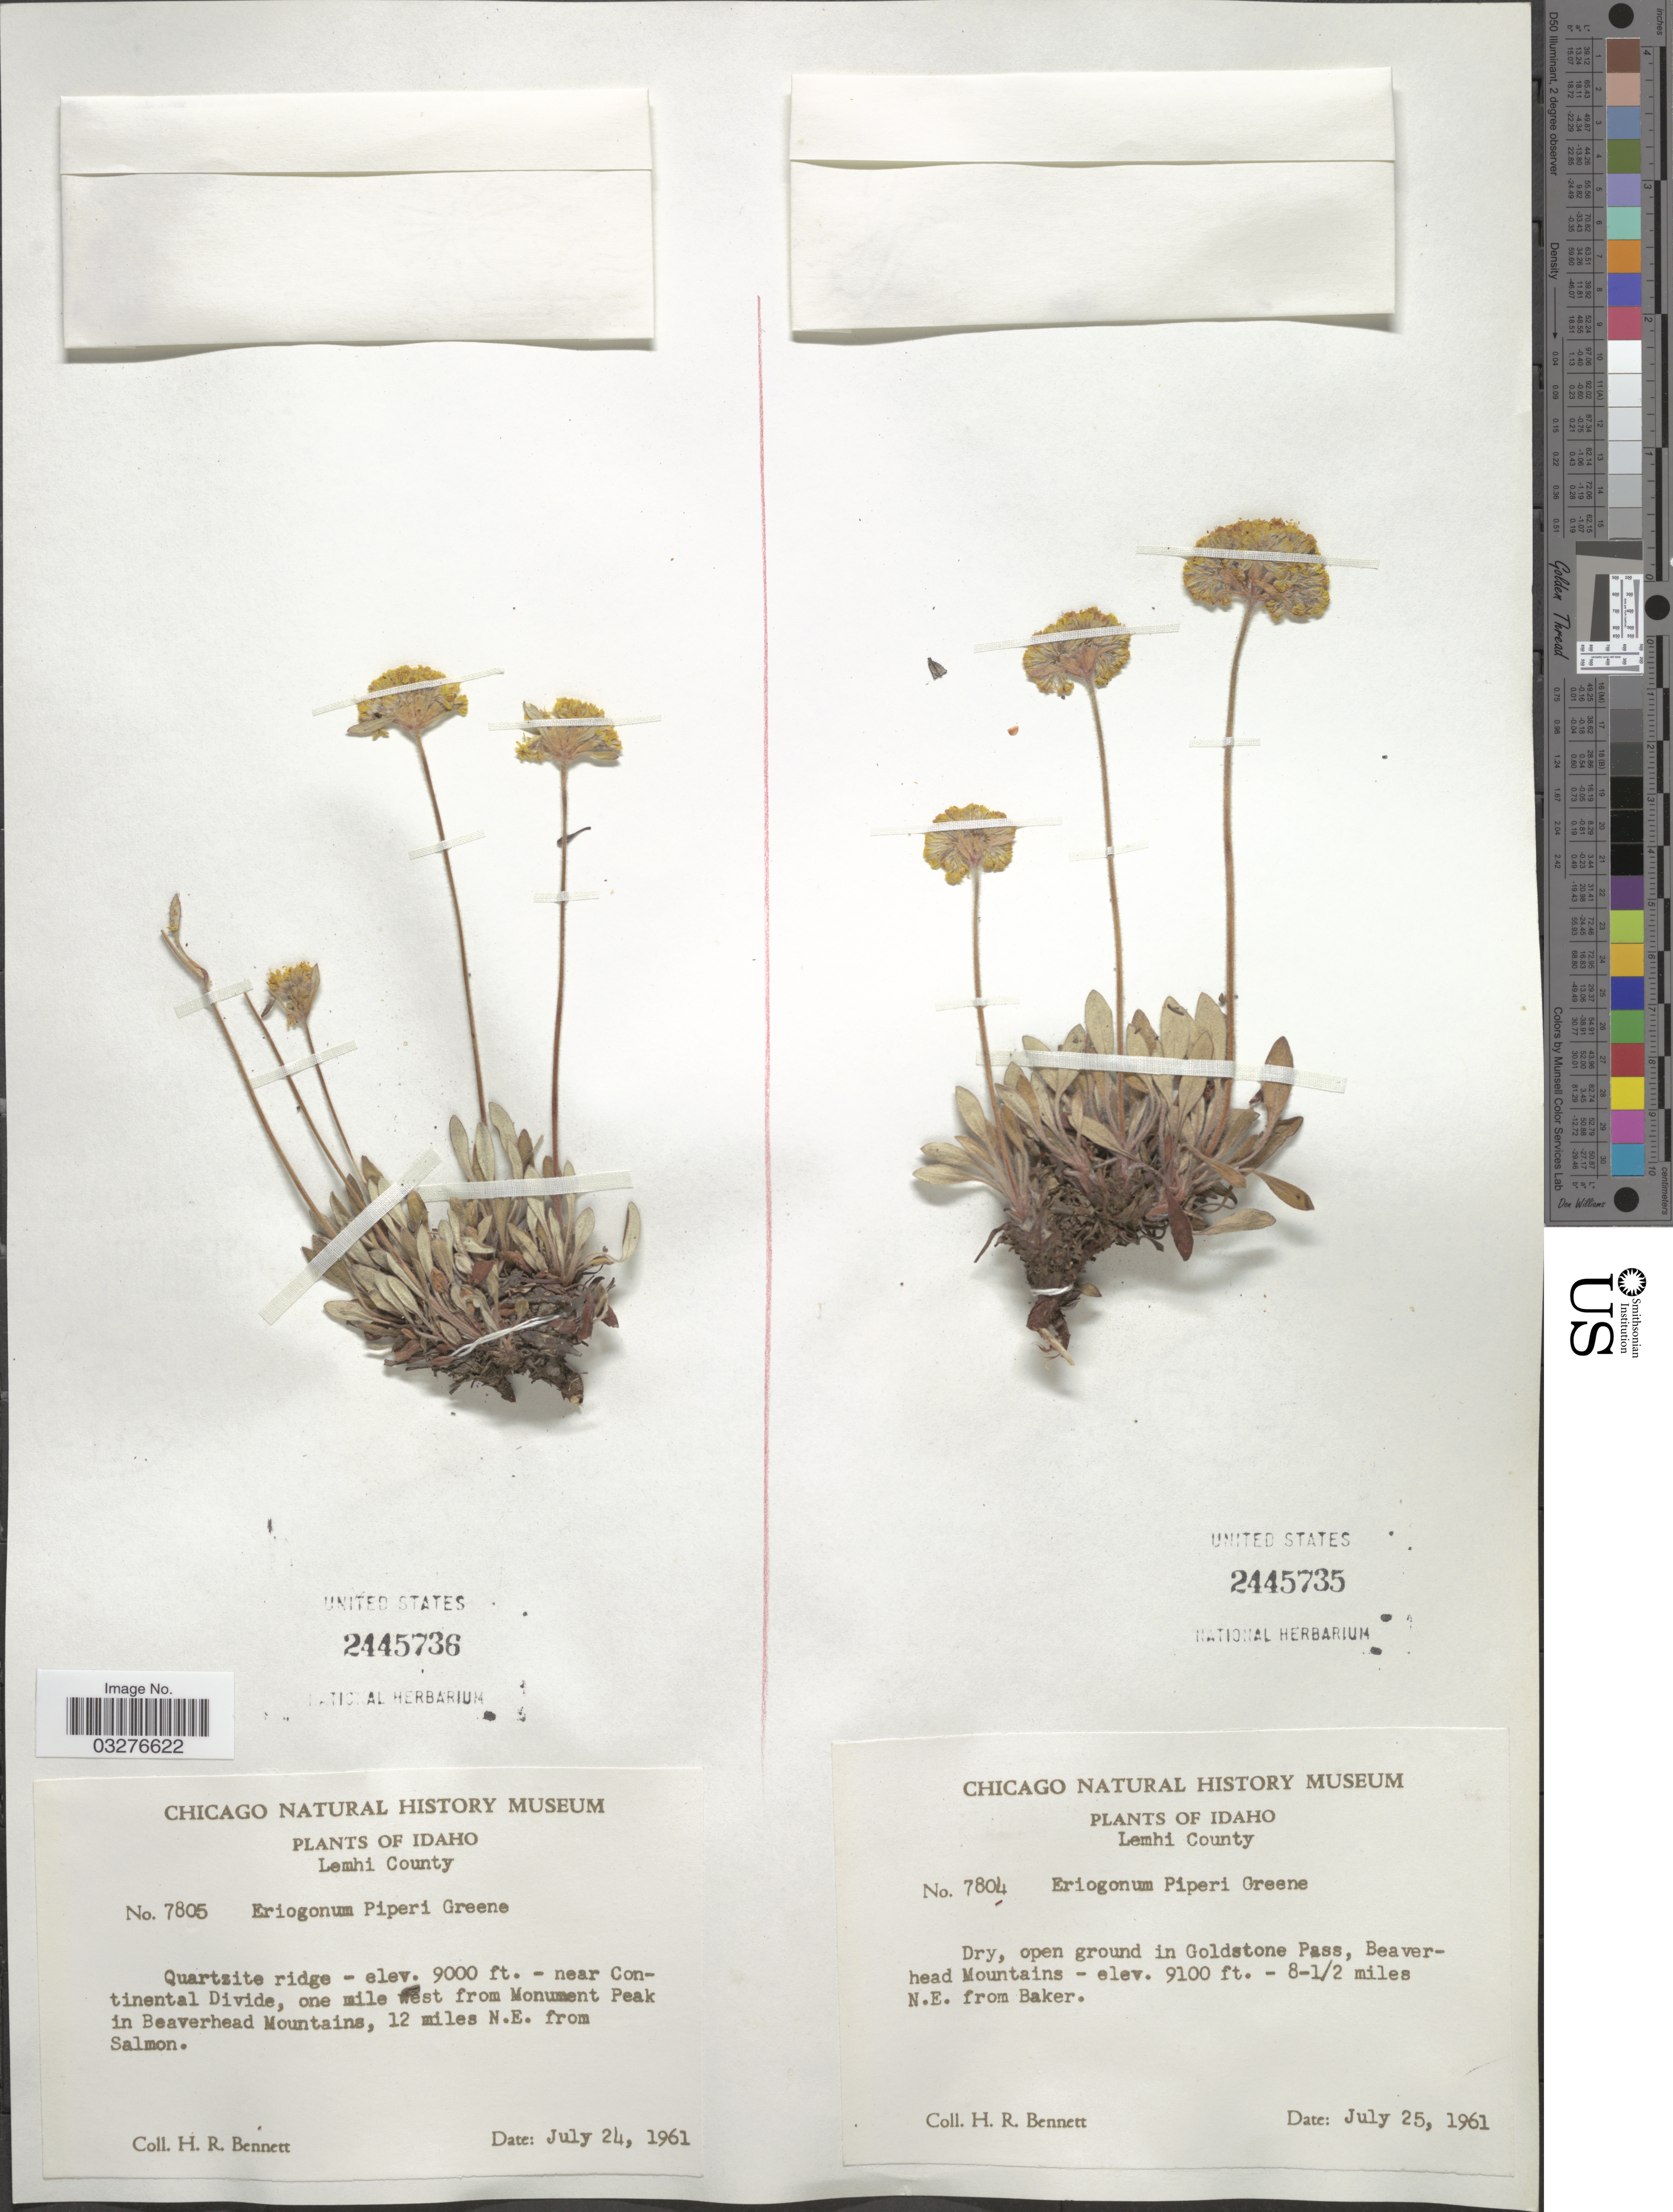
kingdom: Plantae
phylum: Tracheophyta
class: Magnoliopsida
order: Caryophyllales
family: Polygonaceae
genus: Eriogonum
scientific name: Eriogonum flavum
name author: Nutt. ex Benth.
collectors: H. R. Bennett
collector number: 7804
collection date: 1961-07-25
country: United States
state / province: Idaho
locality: Lemhi County, Dry, open ground in Goldstone Pass, Beaverhead Mountains, 8-½ miles N.E. from Baker.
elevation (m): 2774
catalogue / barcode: US 2445735-2